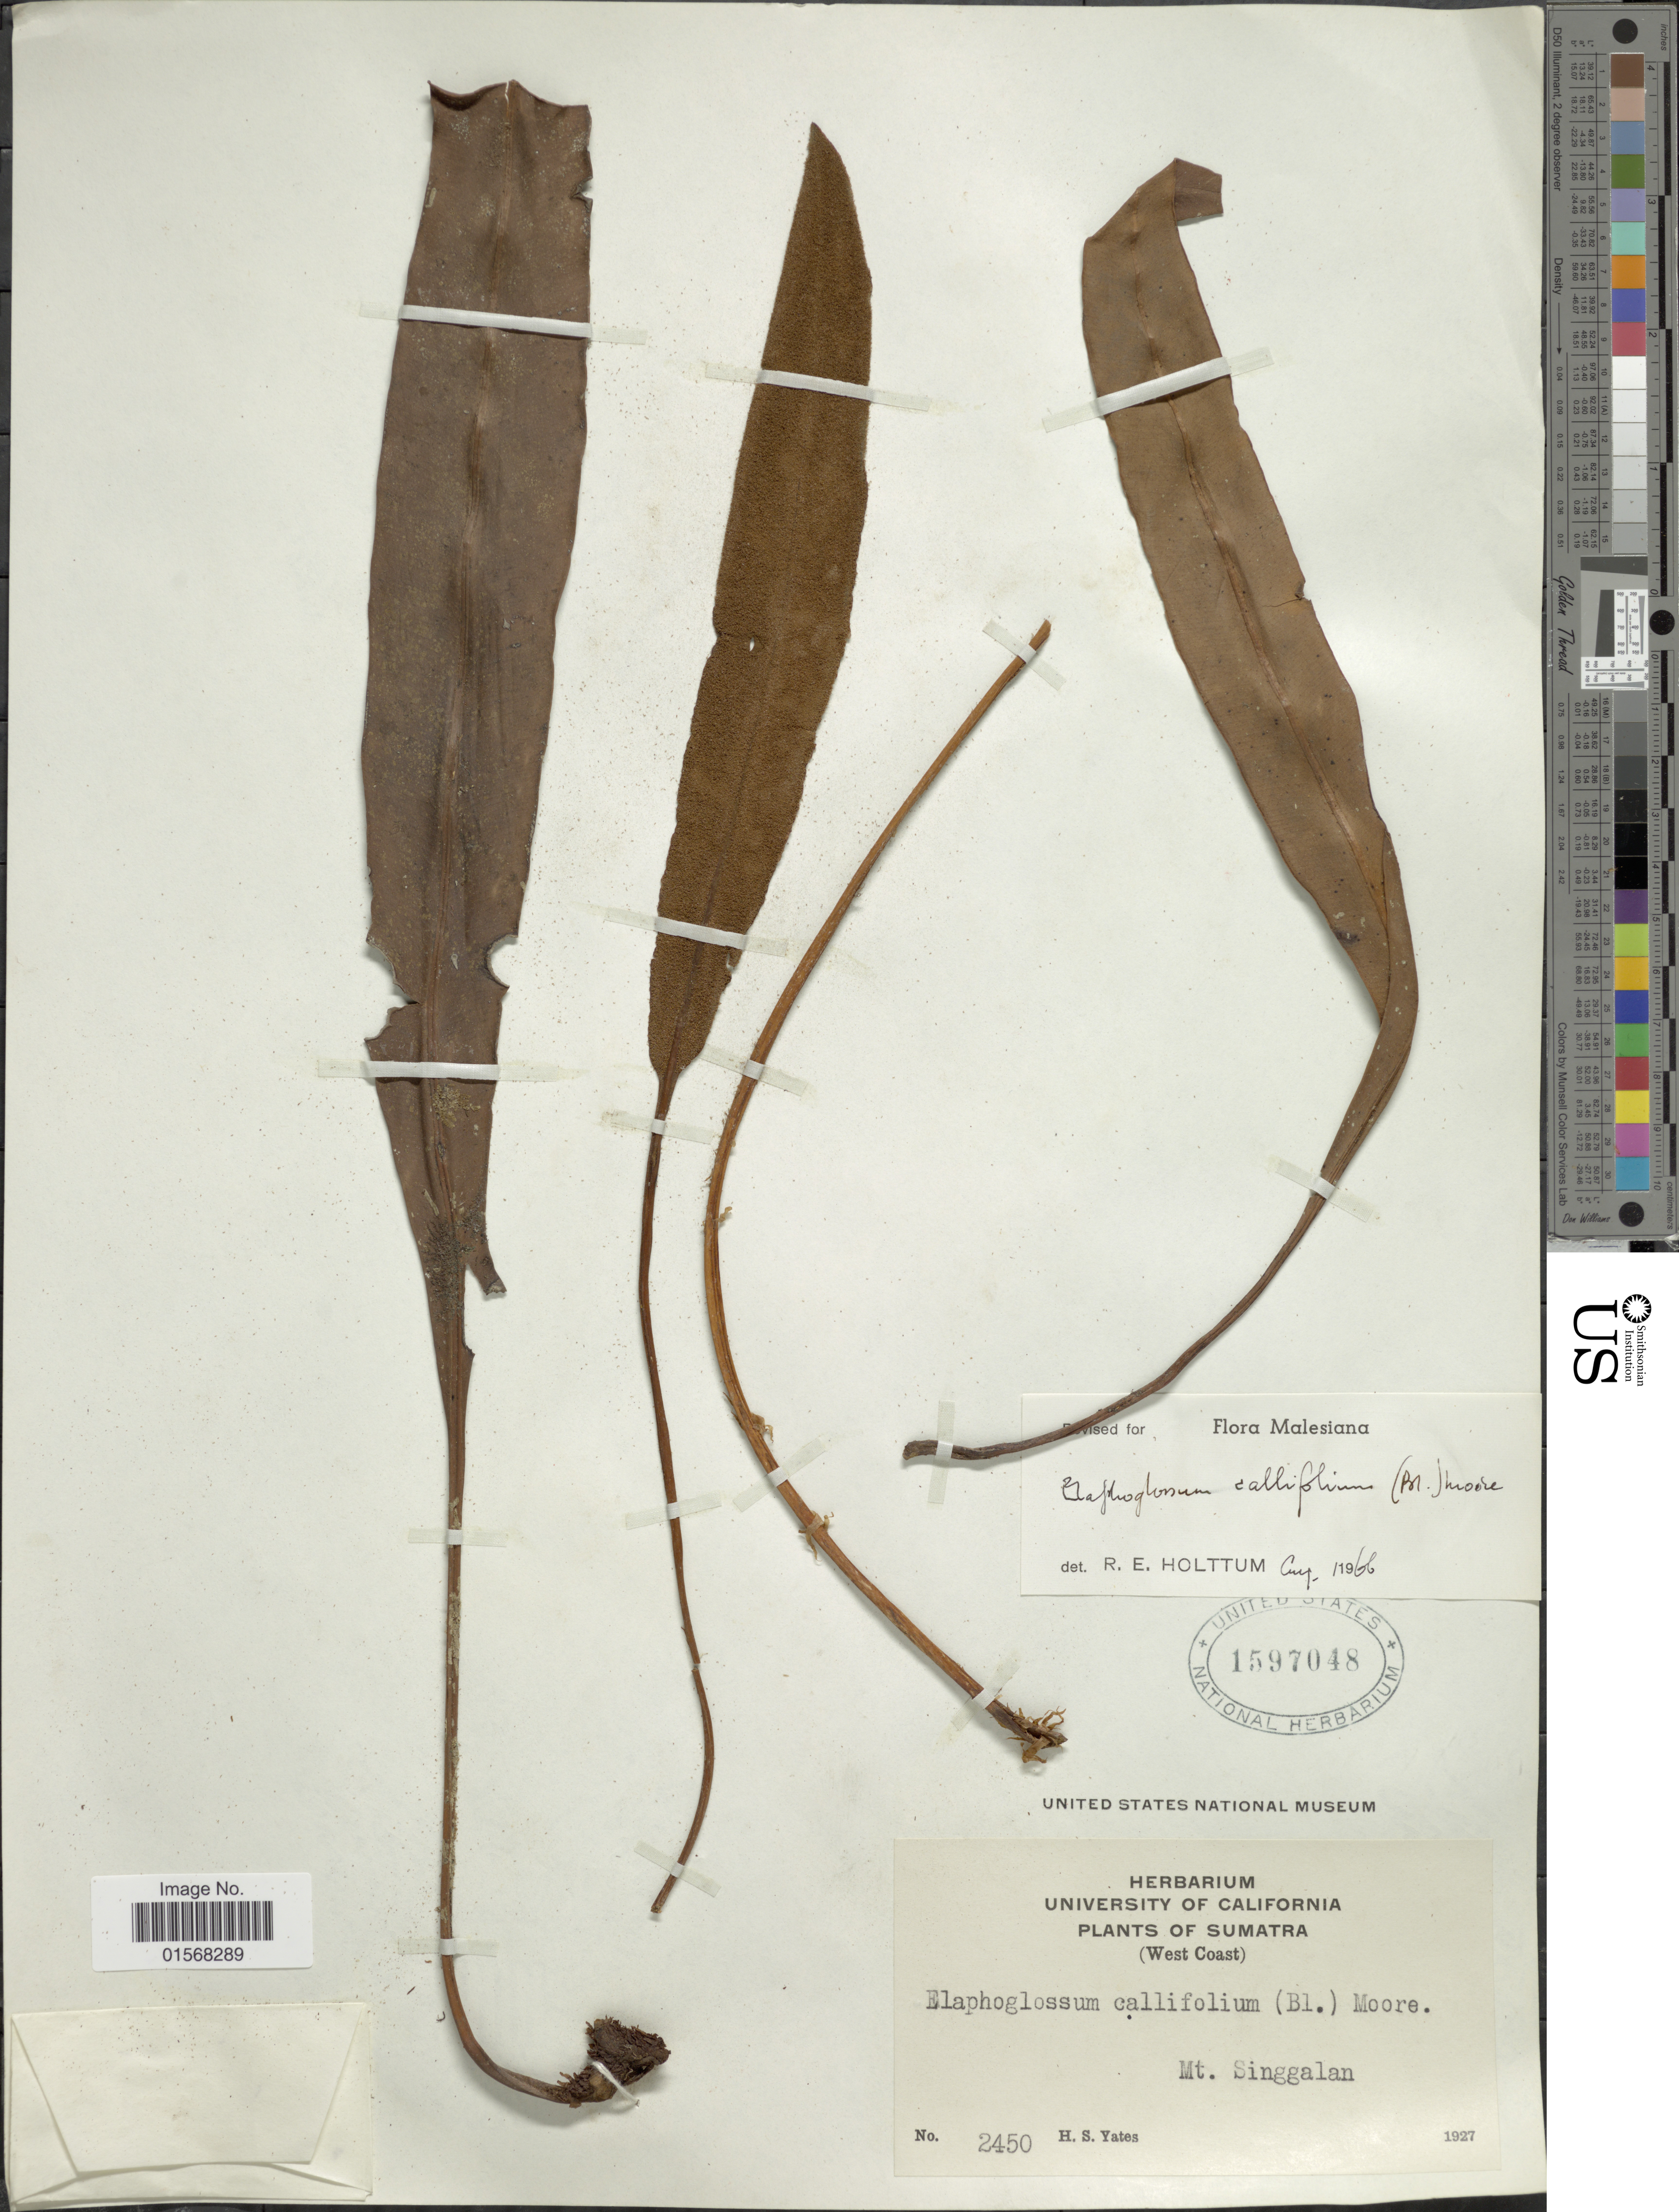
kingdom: Plantae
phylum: Tracheophyta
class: Polypodiopsida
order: Polypodiales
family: Dryopteridaceae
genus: Elaphoglossum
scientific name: Elaphoglossum callifolium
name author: (Blume) T. Moore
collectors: H. S. Yates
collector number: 2450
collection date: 1927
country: Indonesia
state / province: Sumatra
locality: Sumatra (West Coast), Mt. Singgalan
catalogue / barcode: US 1597048